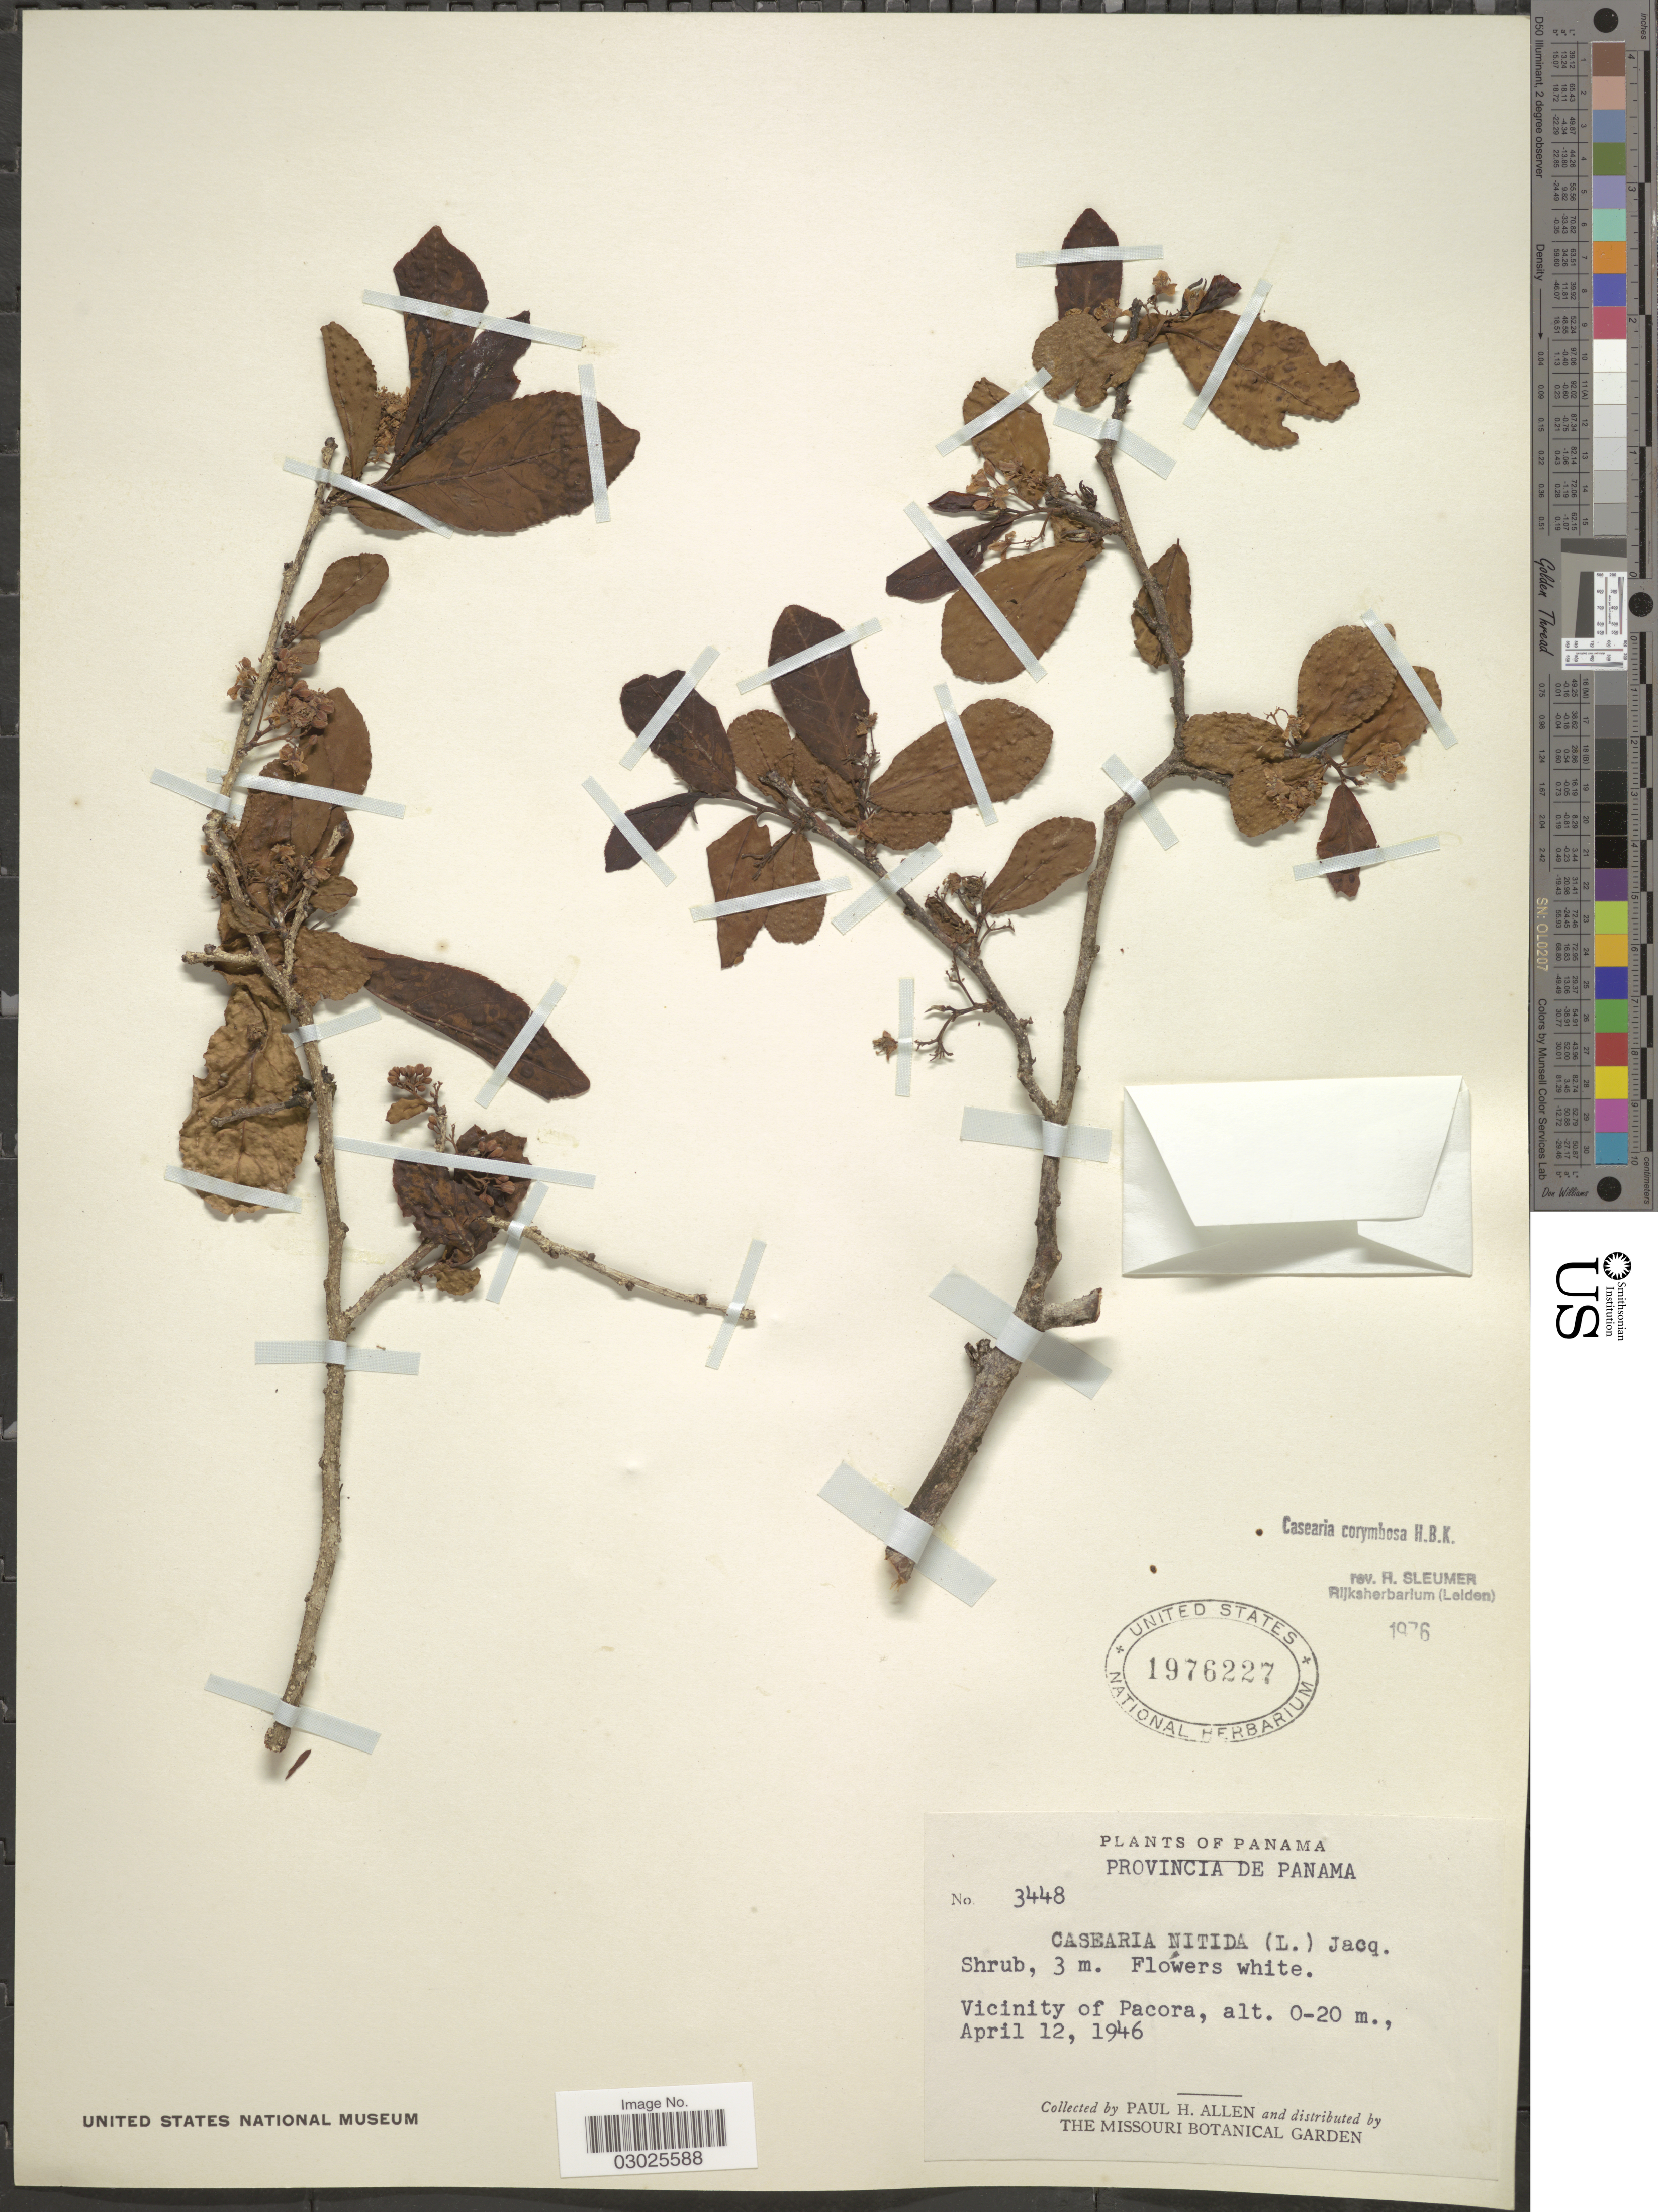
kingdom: Plantae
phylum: Tracheophyta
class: Magnoliopsida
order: Malpighiales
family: Salicaceae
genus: Casearia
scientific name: Casearia corymbosa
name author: Kunth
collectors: P. H. Allen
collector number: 3448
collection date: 1946-04-12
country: Panama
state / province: Panamá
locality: Vicinity of Pacora.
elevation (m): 0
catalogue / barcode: US 1976227